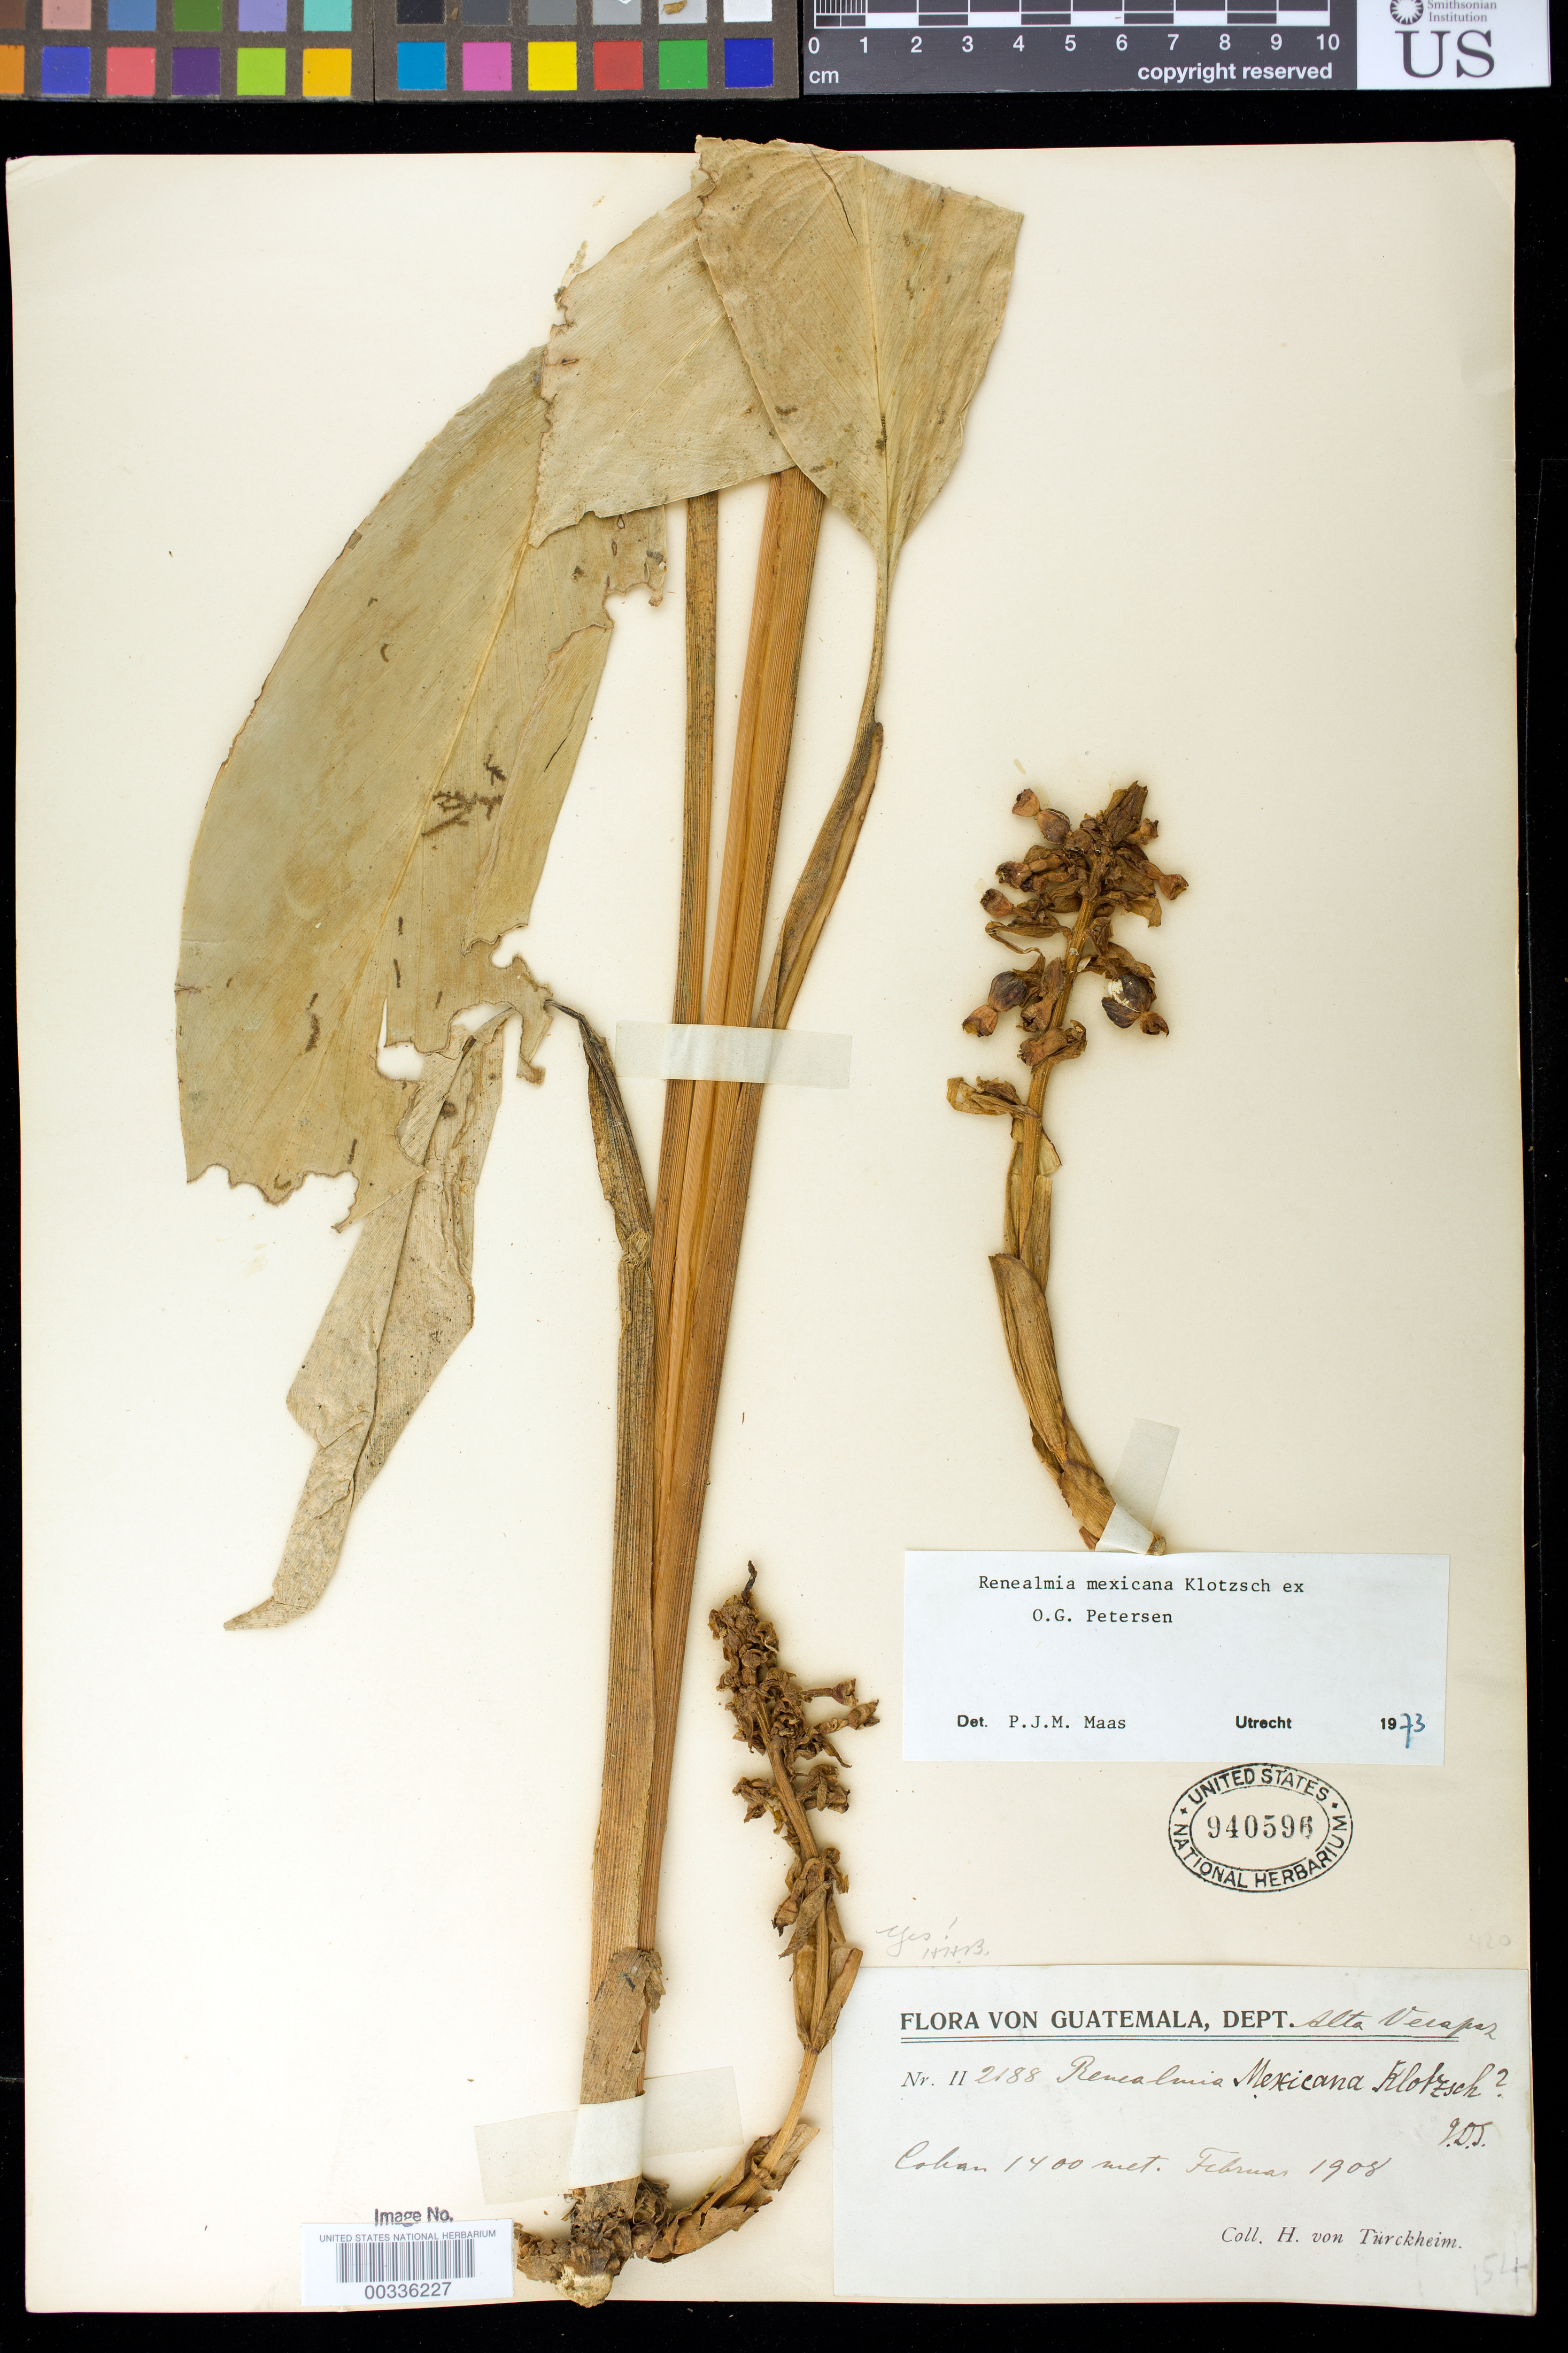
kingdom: Plantae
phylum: Tracheophyta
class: Liliopsida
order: Zingiberales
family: Zingiberaceae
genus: Renealmia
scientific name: Renealmia mexicana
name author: Klotzsch ex Petersen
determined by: Maas, Paul J. M.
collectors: H. von Türckheim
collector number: Ii2188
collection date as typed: Feb 1908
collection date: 1908-02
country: Guatemala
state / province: Alta Verapaz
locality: Cobán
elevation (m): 1400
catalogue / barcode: US 940596